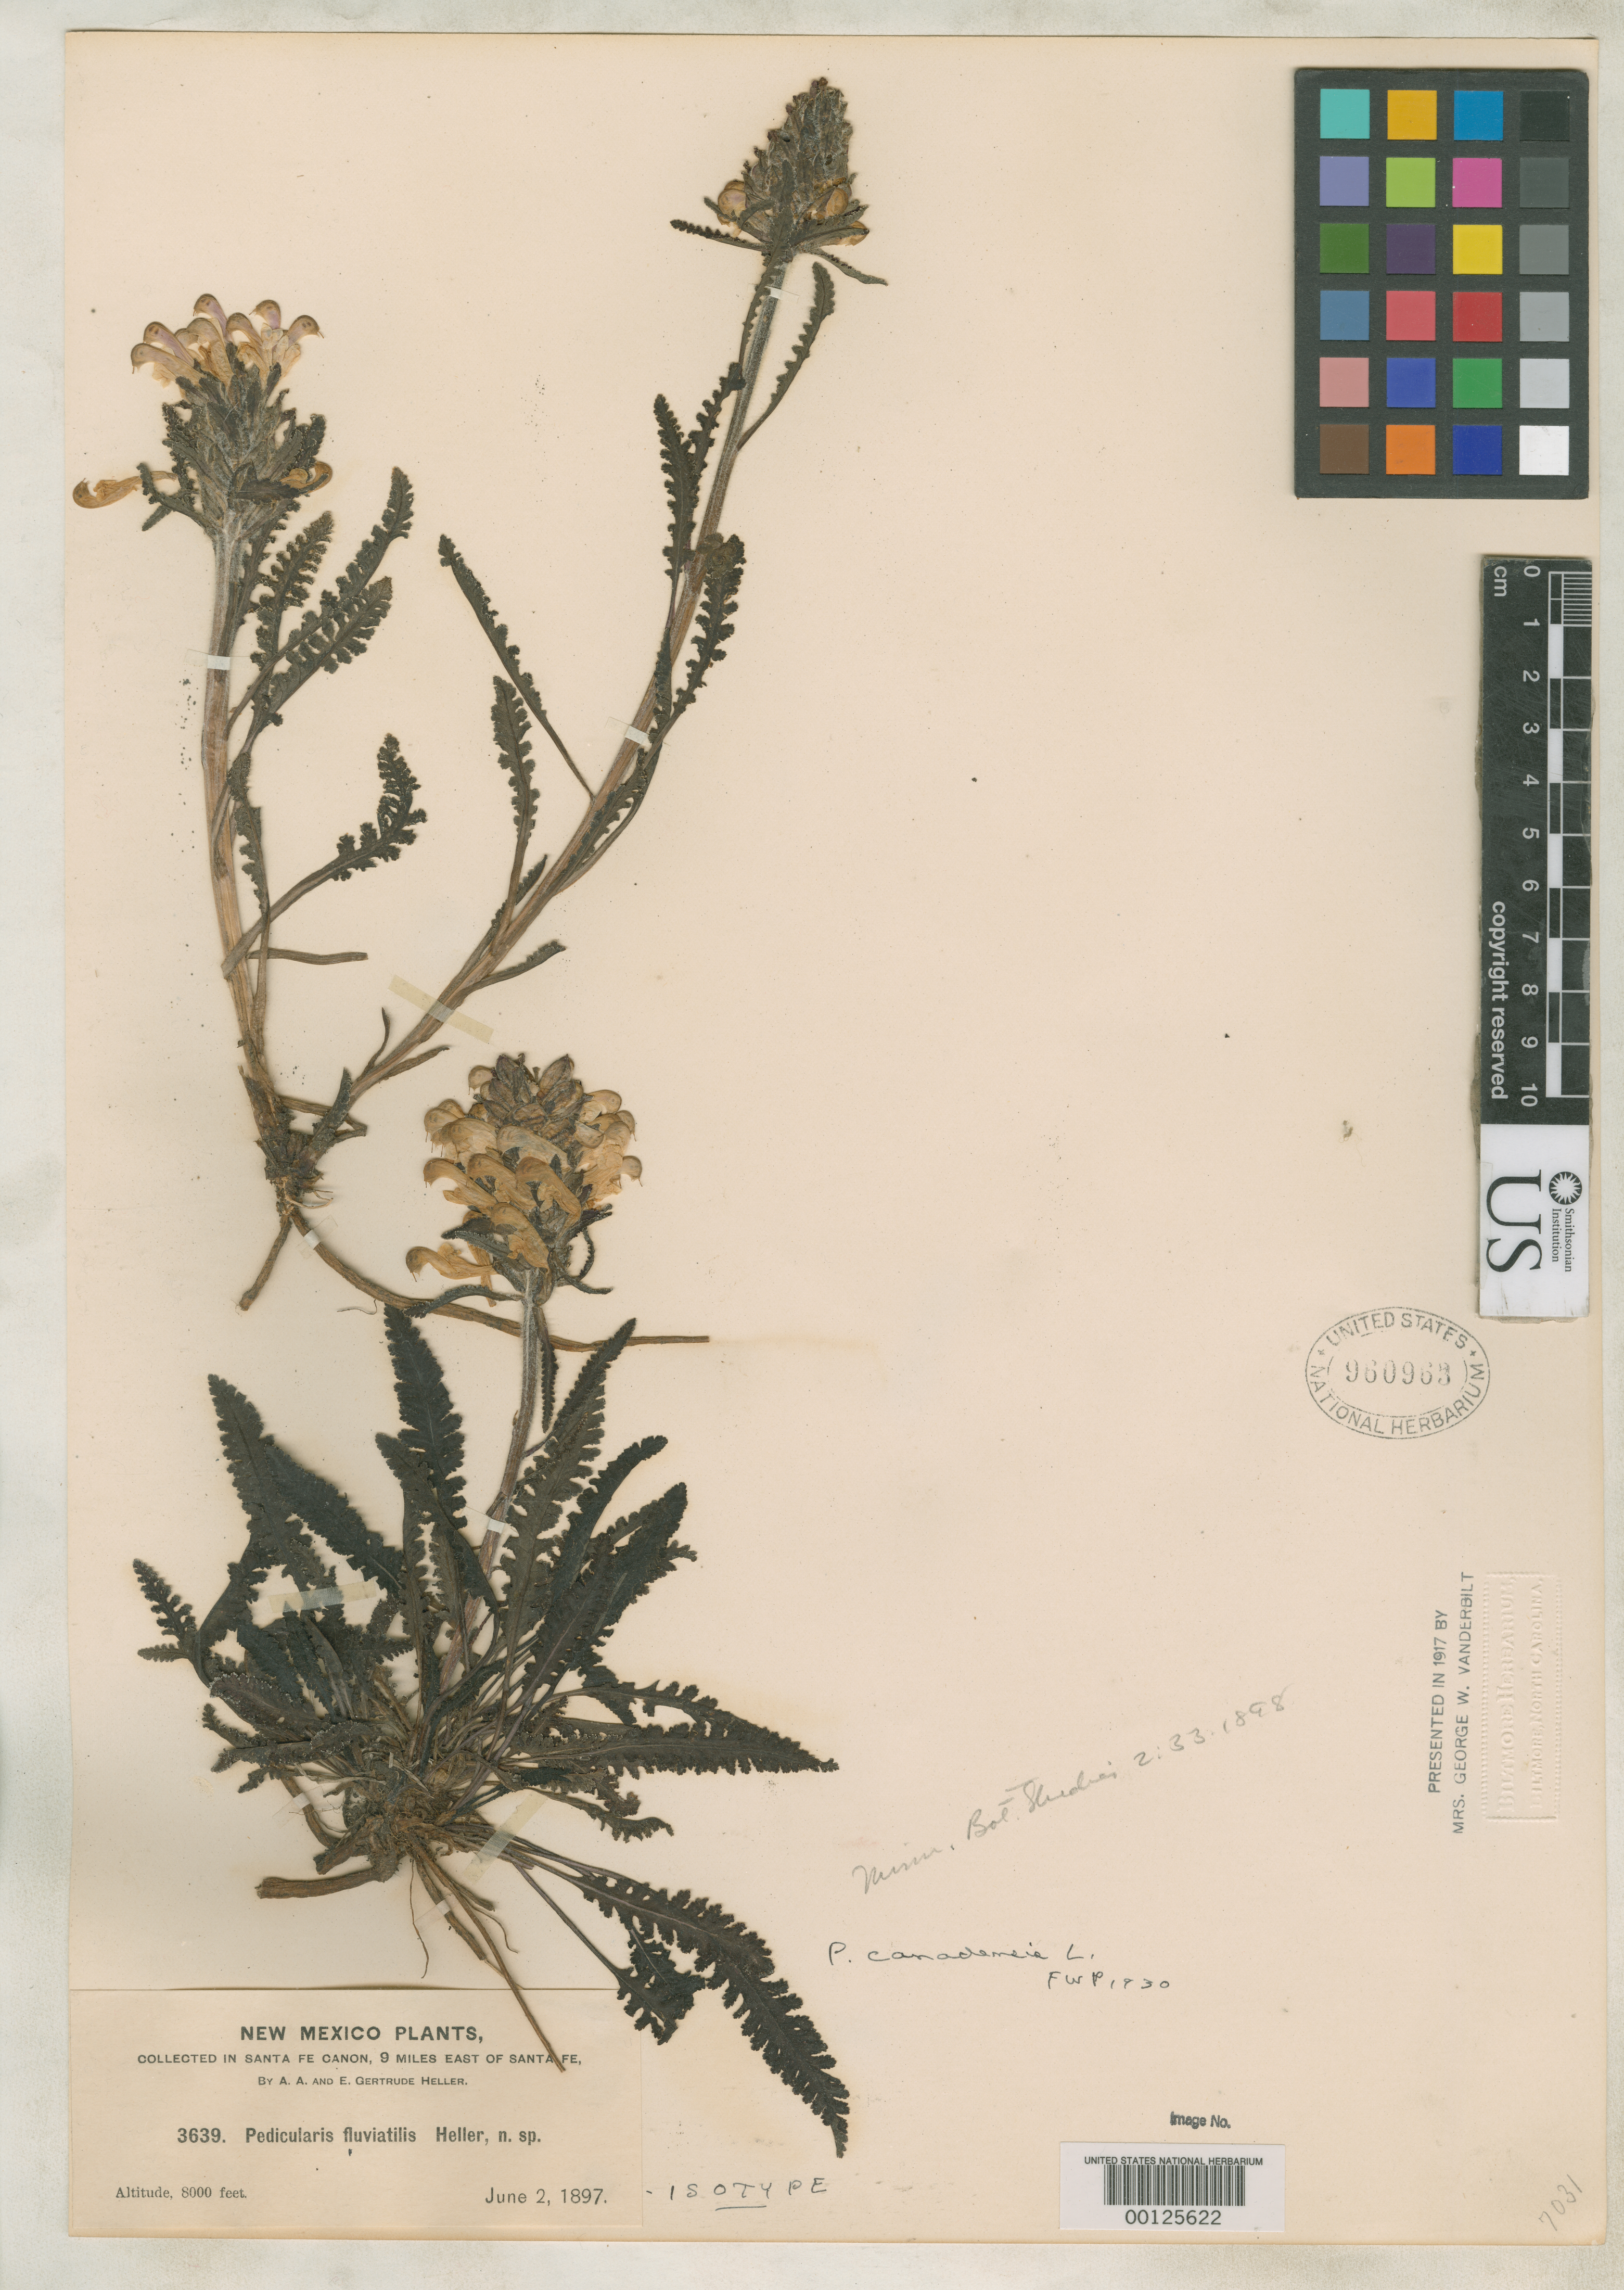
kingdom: Plantae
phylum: Tracheophyta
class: Magnoliopsida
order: Lamiales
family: Orobanchaceae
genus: Pedicularis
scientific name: Pedicularis fluviatilis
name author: A. Heller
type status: Isotype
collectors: A. A. Heller & E. G. Heller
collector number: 3639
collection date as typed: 02 Jun 1897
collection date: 1897-06-02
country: United States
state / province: New Mexico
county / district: Santa Fe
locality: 9 mi. E of Santa Fe in a grassy meadow on banks of Santa Fe opposite Monument Rock; alt 8000 ft.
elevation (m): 2438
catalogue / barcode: US 960963